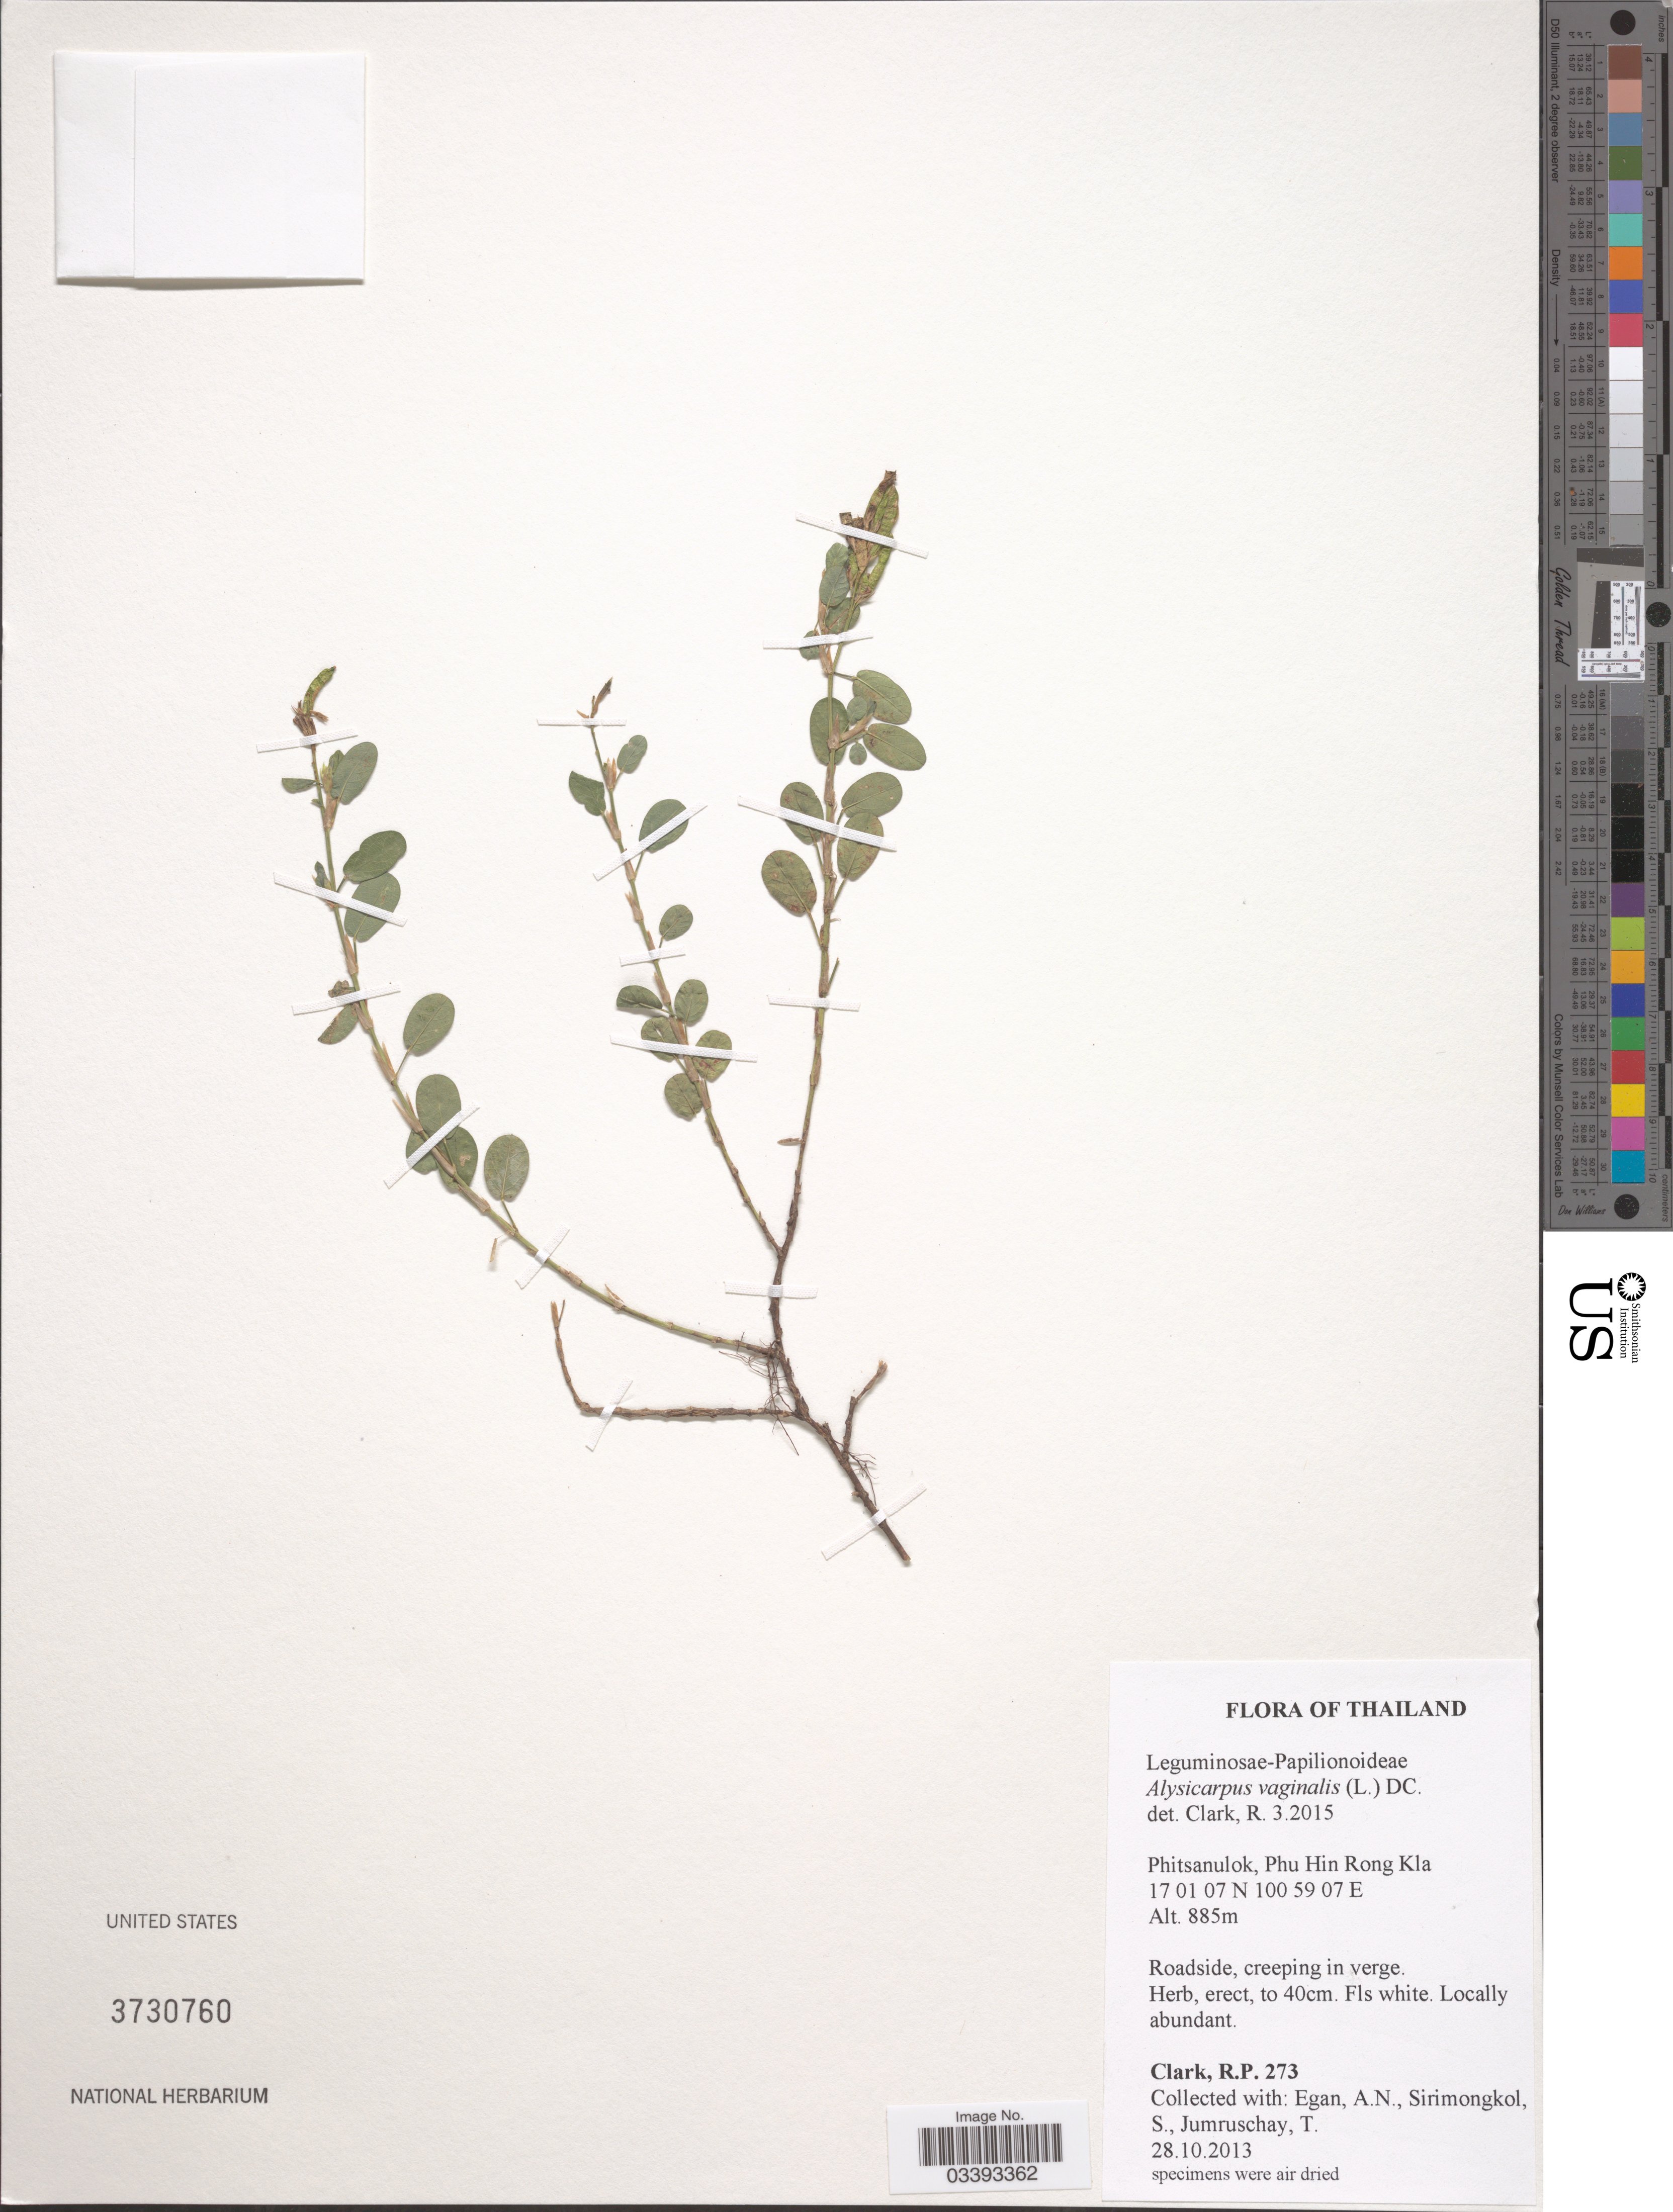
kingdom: Plantae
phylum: Tracheophyta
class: Magnoliopsida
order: Fabales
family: Fabaceae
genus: Alysicarpus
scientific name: Alysicarpus vaginalis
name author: (L.) DC.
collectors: R. P. Clark, A. N. Egan, S. Sirimongkol & T. Jumruschay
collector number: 273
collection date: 2013-10-28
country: Thailand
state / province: Phitsanulok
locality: Phu Hin Rong Kla.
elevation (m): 885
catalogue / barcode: US 3730760